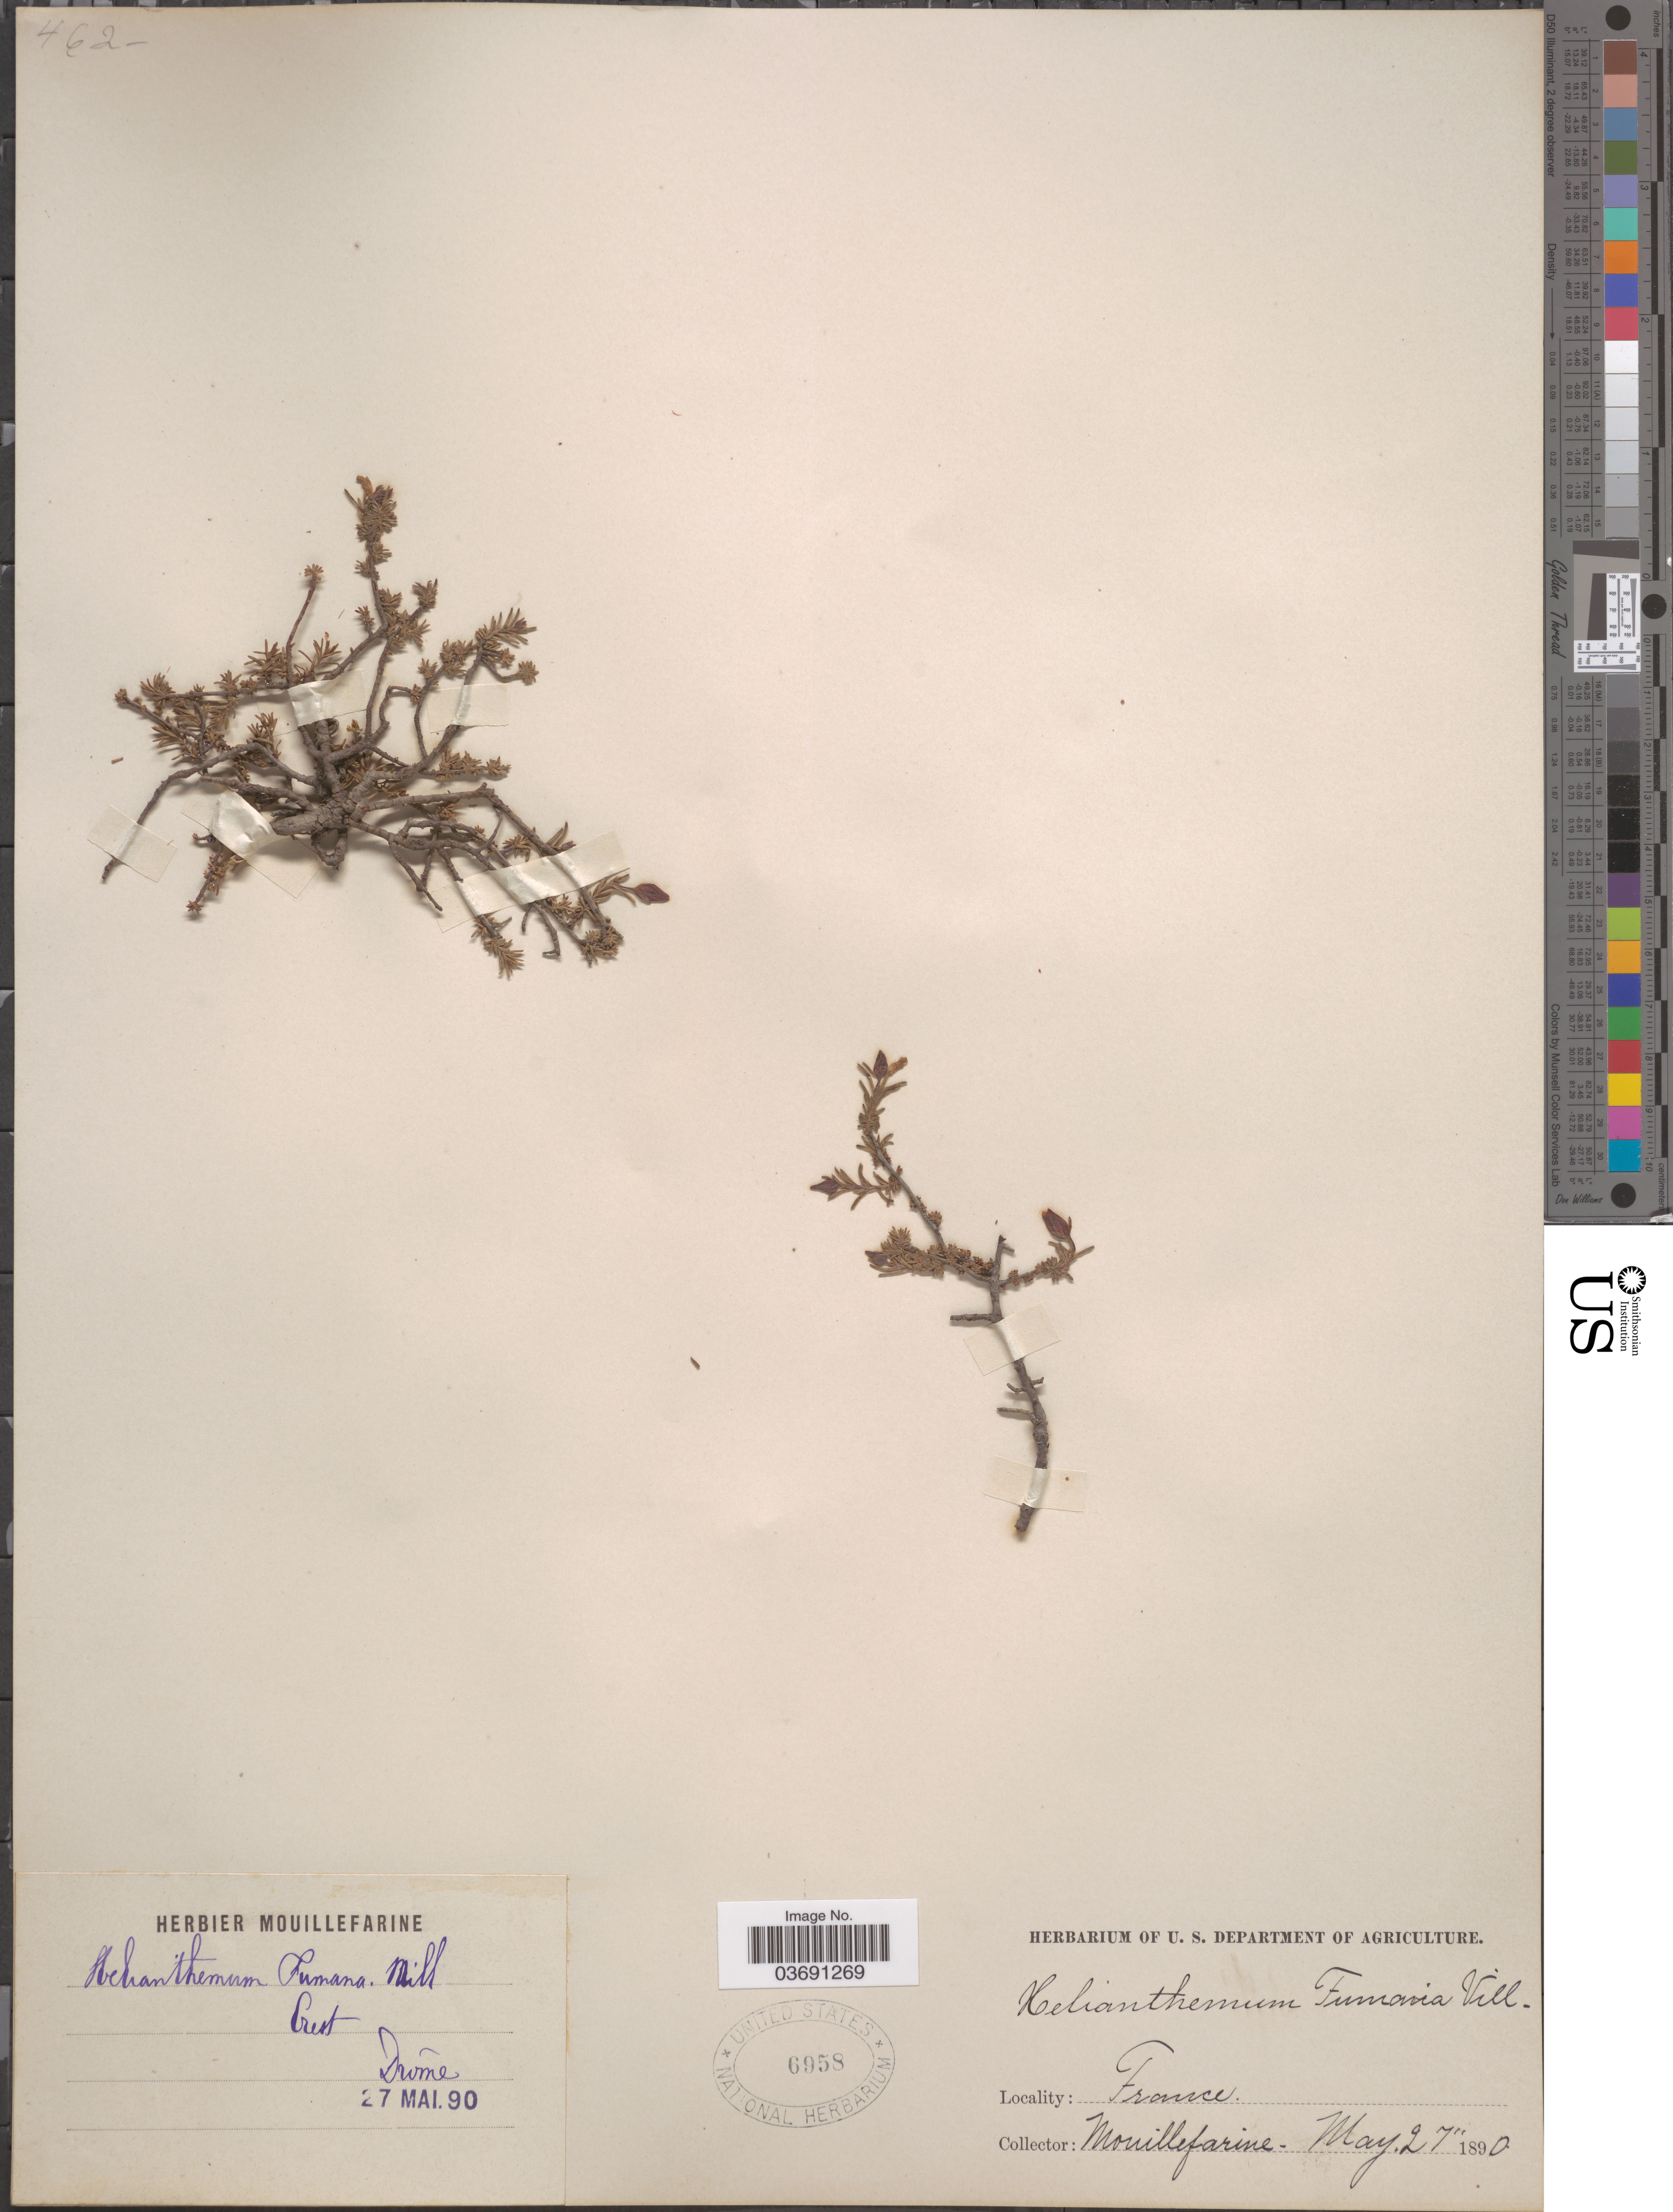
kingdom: Plantae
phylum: Tracheophyta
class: Magnoliopsida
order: Malvales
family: Cistaceae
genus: Fumana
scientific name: Fumana fumana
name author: H. Karst.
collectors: A. Mouillefarine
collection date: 1890-05-27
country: France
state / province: Auvergne-Rhône-Alpes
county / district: Drôme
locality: Drôme. Crest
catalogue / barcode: US 6958